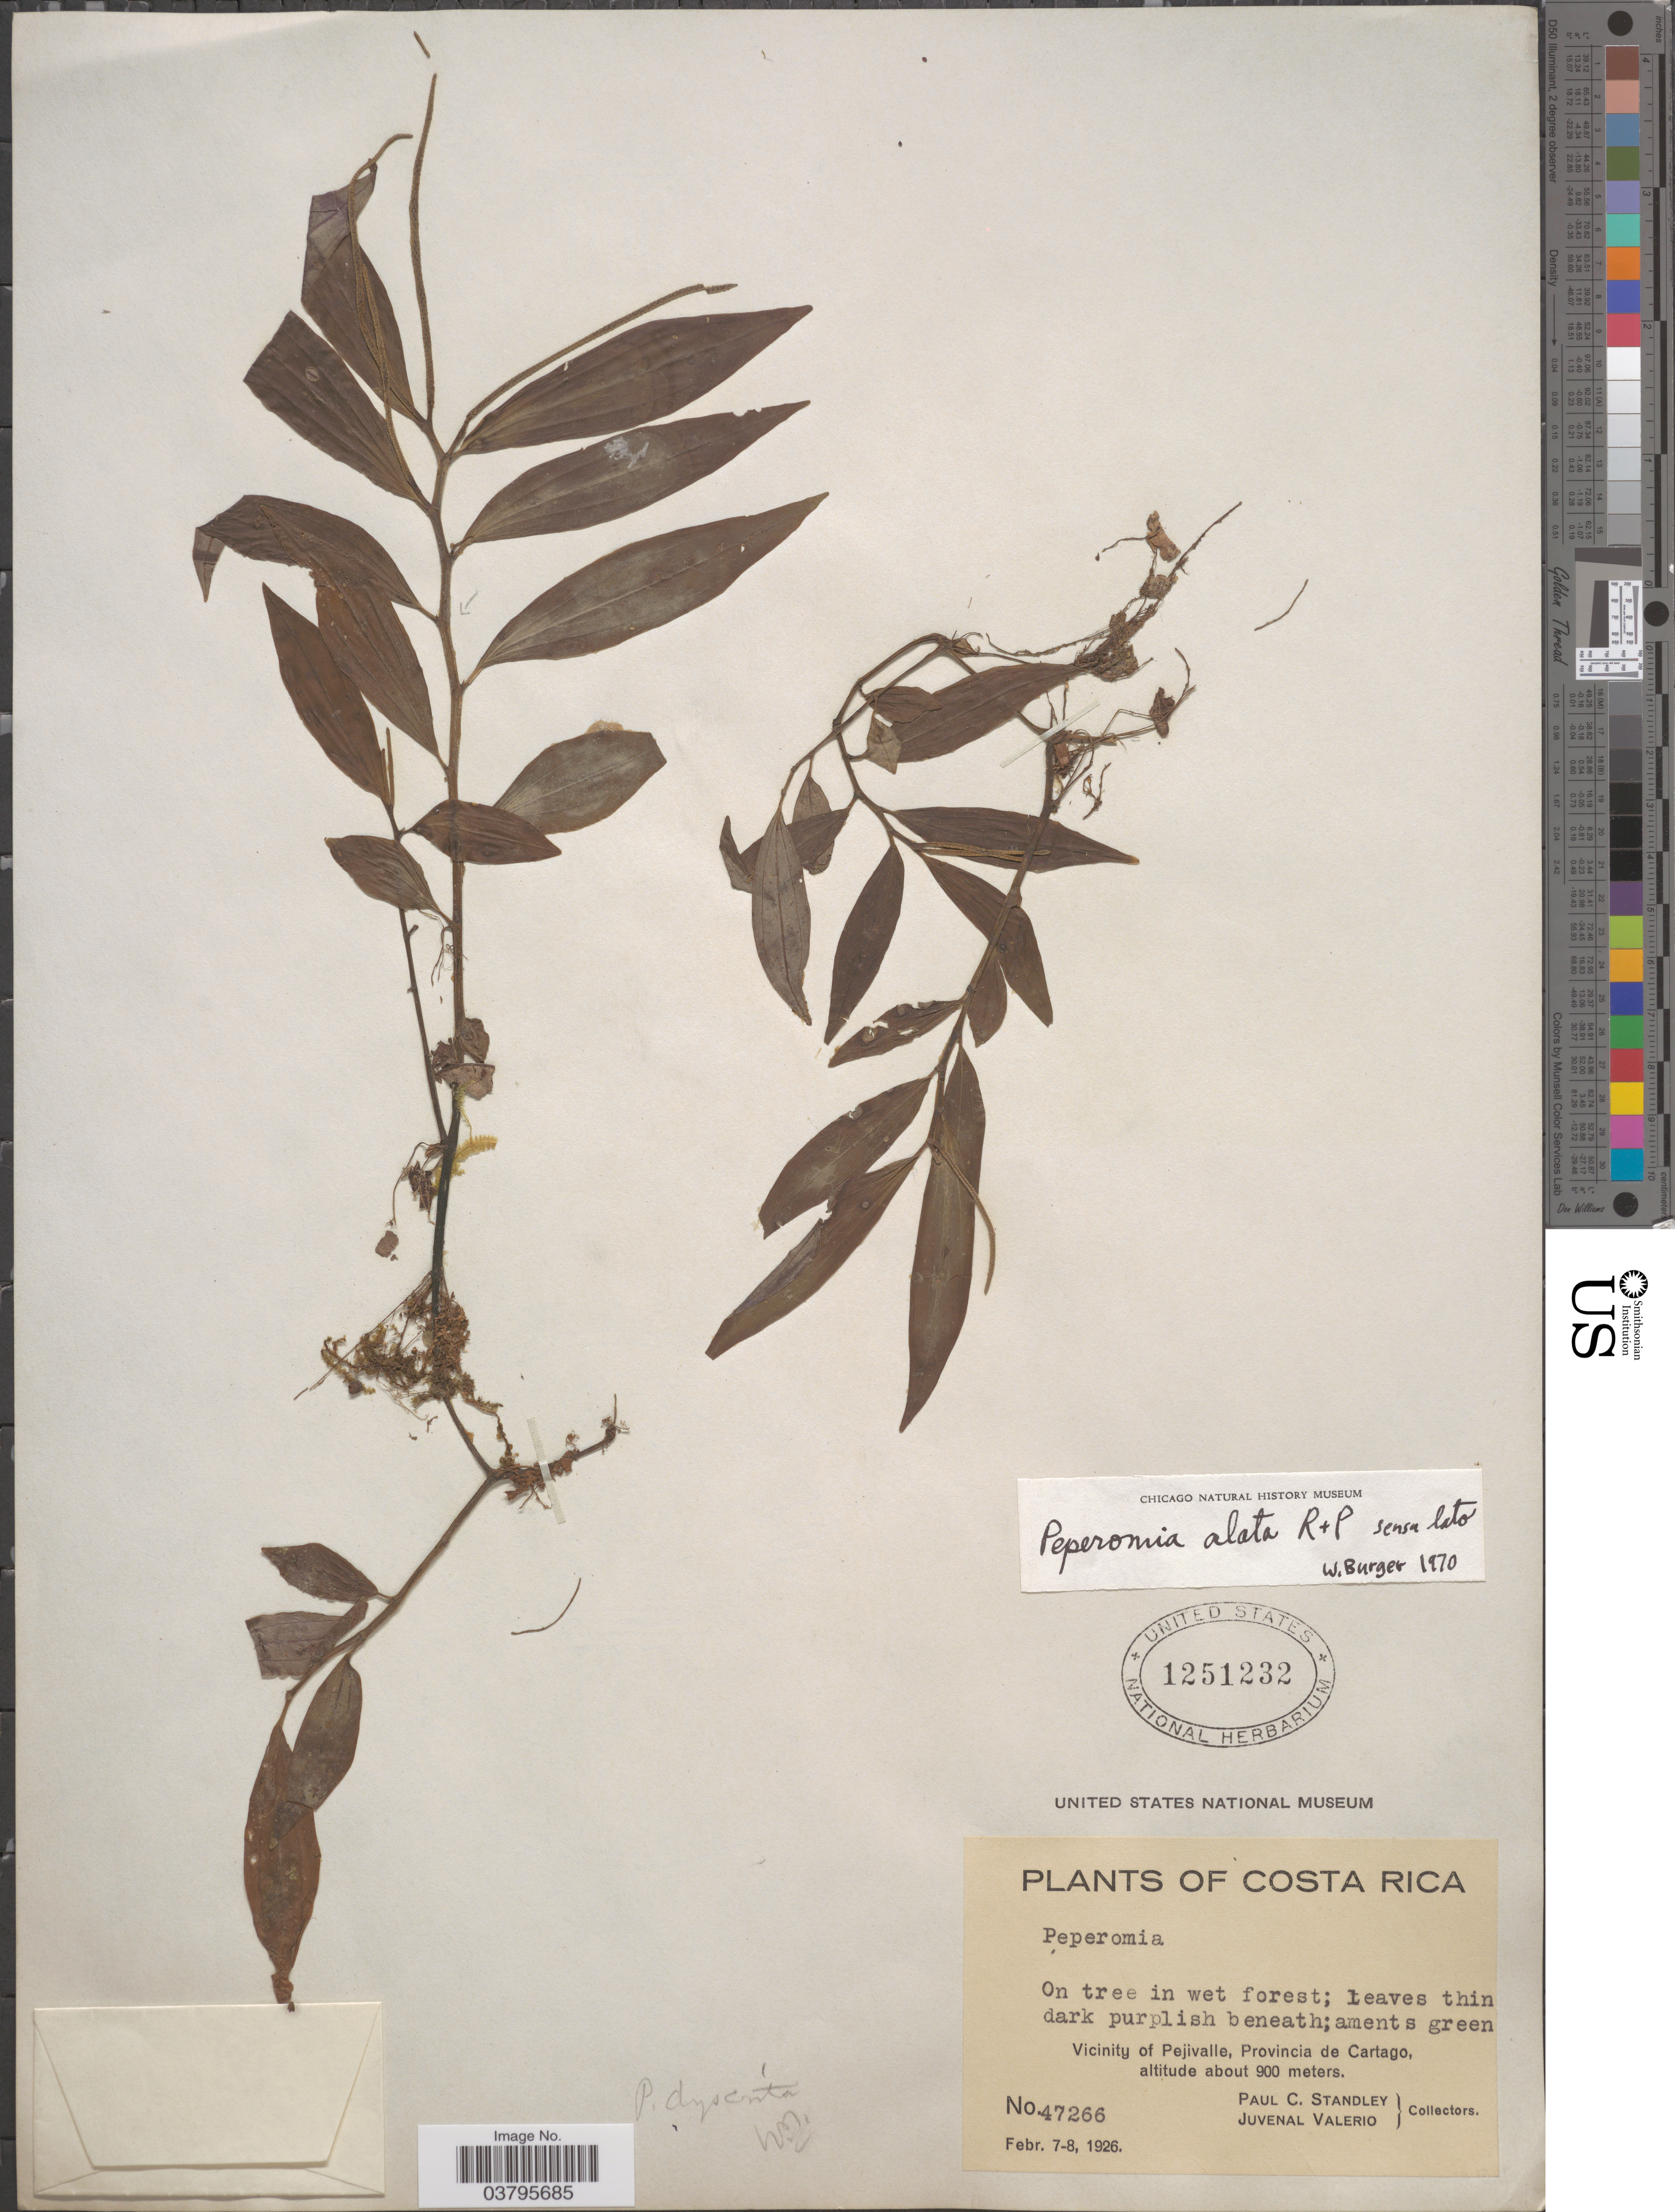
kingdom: Plantae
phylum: Tracheophyta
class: Magnoliopsida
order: Piperales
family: Piperaceae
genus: Peperomia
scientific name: Peperomia alata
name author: Ruiz & Pav.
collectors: P. C. Standley & J. Valerio R.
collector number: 47266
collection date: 1926-02-07/1926-02-08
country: Costa Rica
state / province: Cartago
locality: Vicinity of Pejivalle.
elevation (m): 900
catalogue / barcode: US 1251232